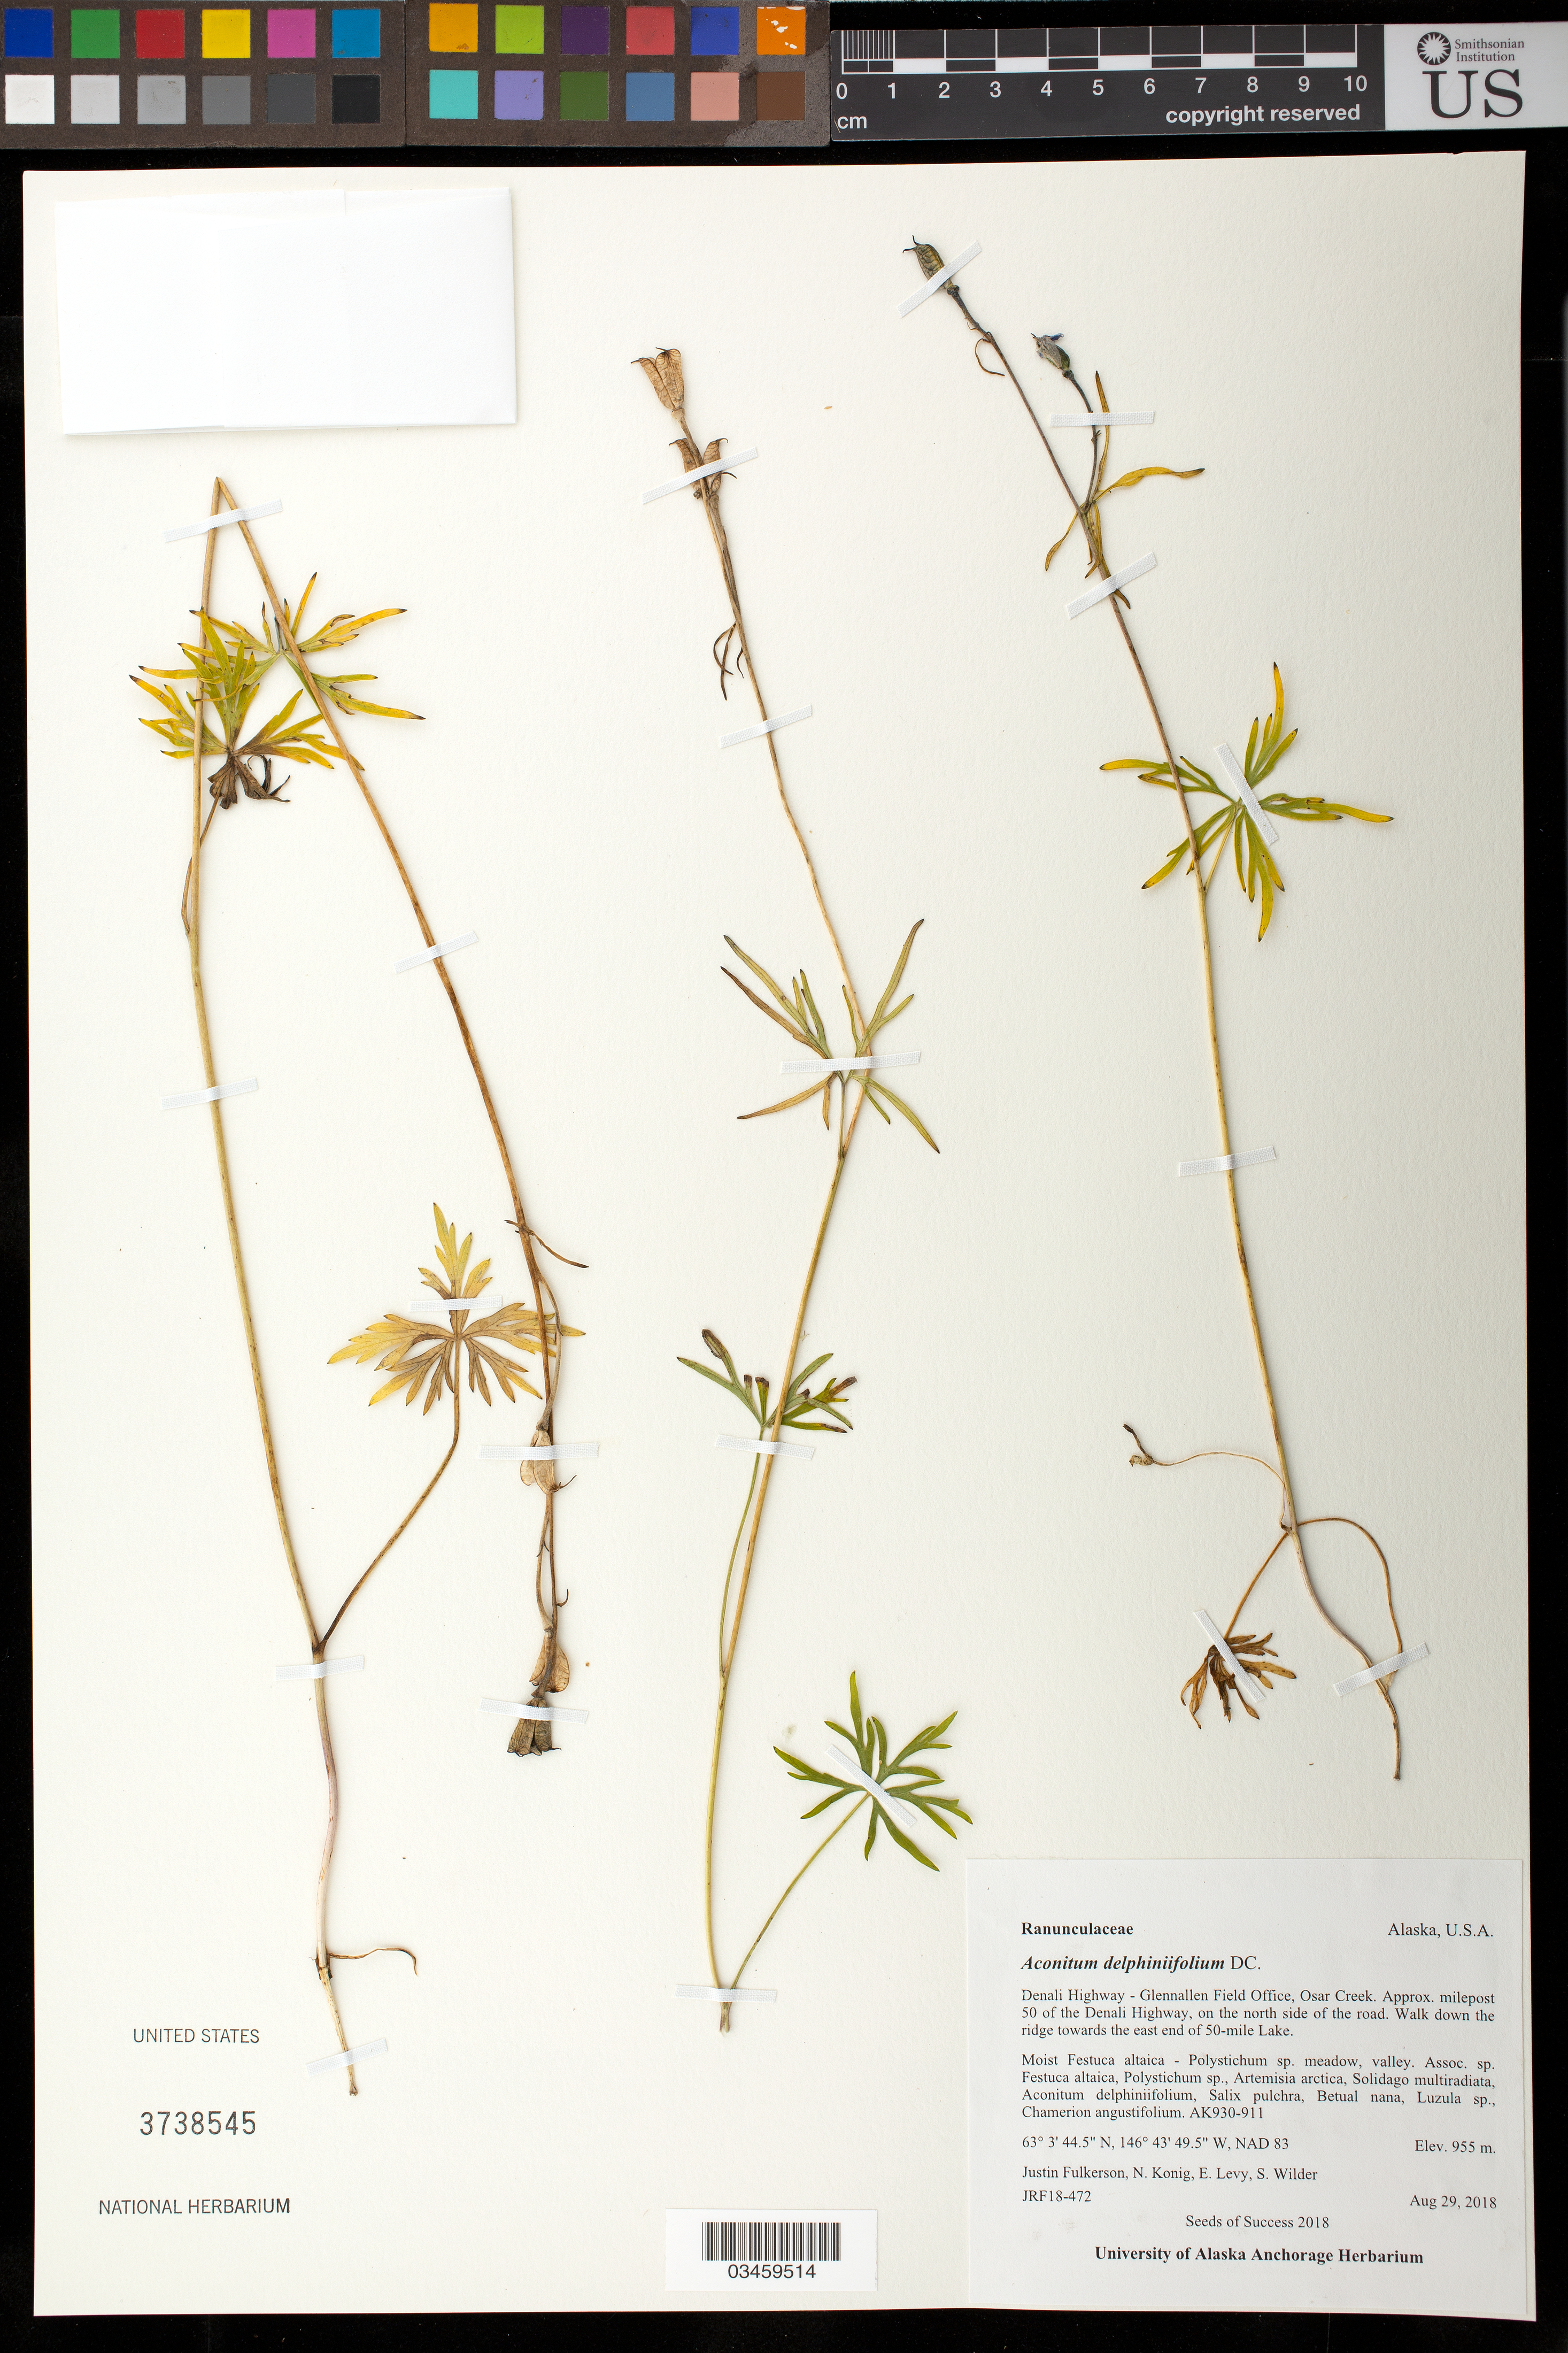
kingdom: Plantae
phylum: Tracheophyta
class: Magnoliopsida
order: Ranunculales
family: Ranunculaceae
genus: Aconitum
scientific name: Aconitum delphinifolium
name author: DC.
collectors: J. Fulkerson, N. Konig, E. Levy & S. Wilder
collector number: JRF18-472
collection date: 2018-08-29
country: United States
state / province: Alaska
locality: Denali Hwy- Glennallen Field Office, Osar Creek, milepost 50 of the Dinali Hwy, on N side of the road, E end of 50-mile Lake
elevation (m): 955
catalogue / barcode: US 3738545